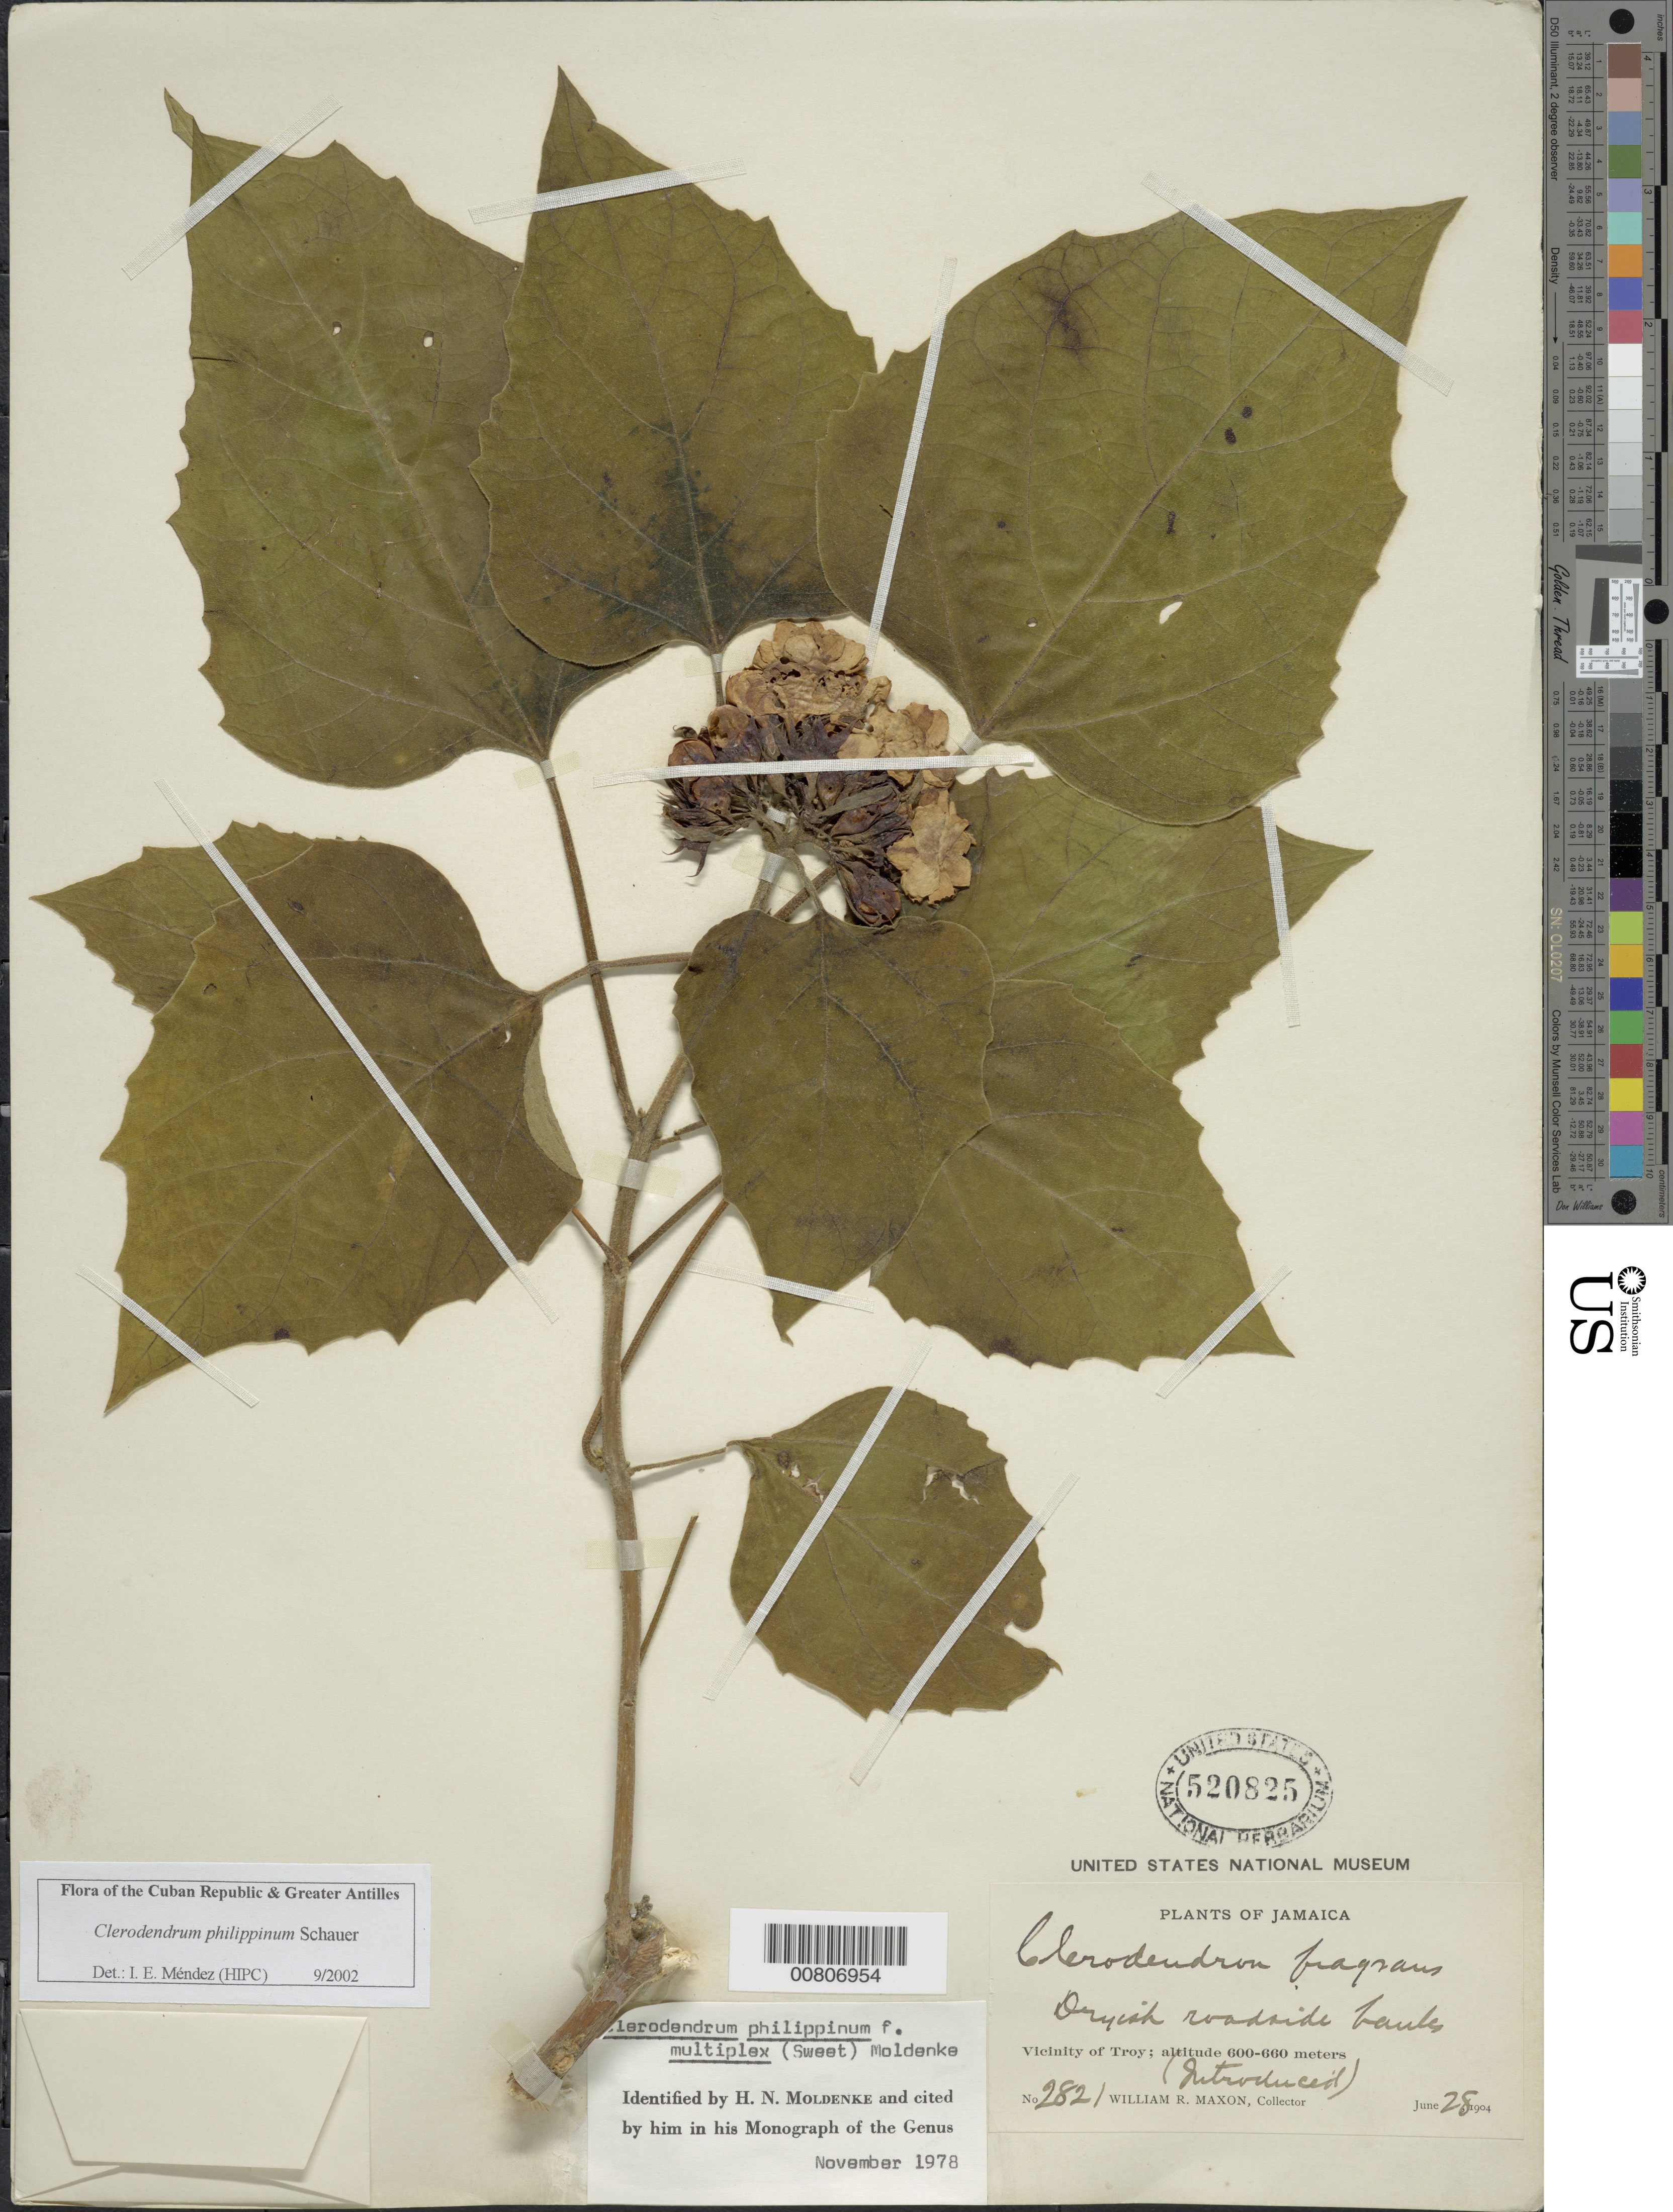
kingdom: Plantae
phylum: Tracheophyta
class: Magnoliopsida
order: Lamiales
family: Lamiaceae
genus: Clerodendrum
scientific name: Clerodendrum chinense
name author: (Osbeck) Mabb.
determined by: Méndez, Isidro E., (HIPC)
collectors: W. R. Maxon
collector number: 2821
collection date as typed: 28 Jun 1904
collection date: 1904-06-28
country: Jamaica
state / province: Trelawny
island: Jamaica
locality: Troy vicinity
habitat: Dryish roadside bank (introduced)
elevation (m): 600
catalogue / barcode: US 520825